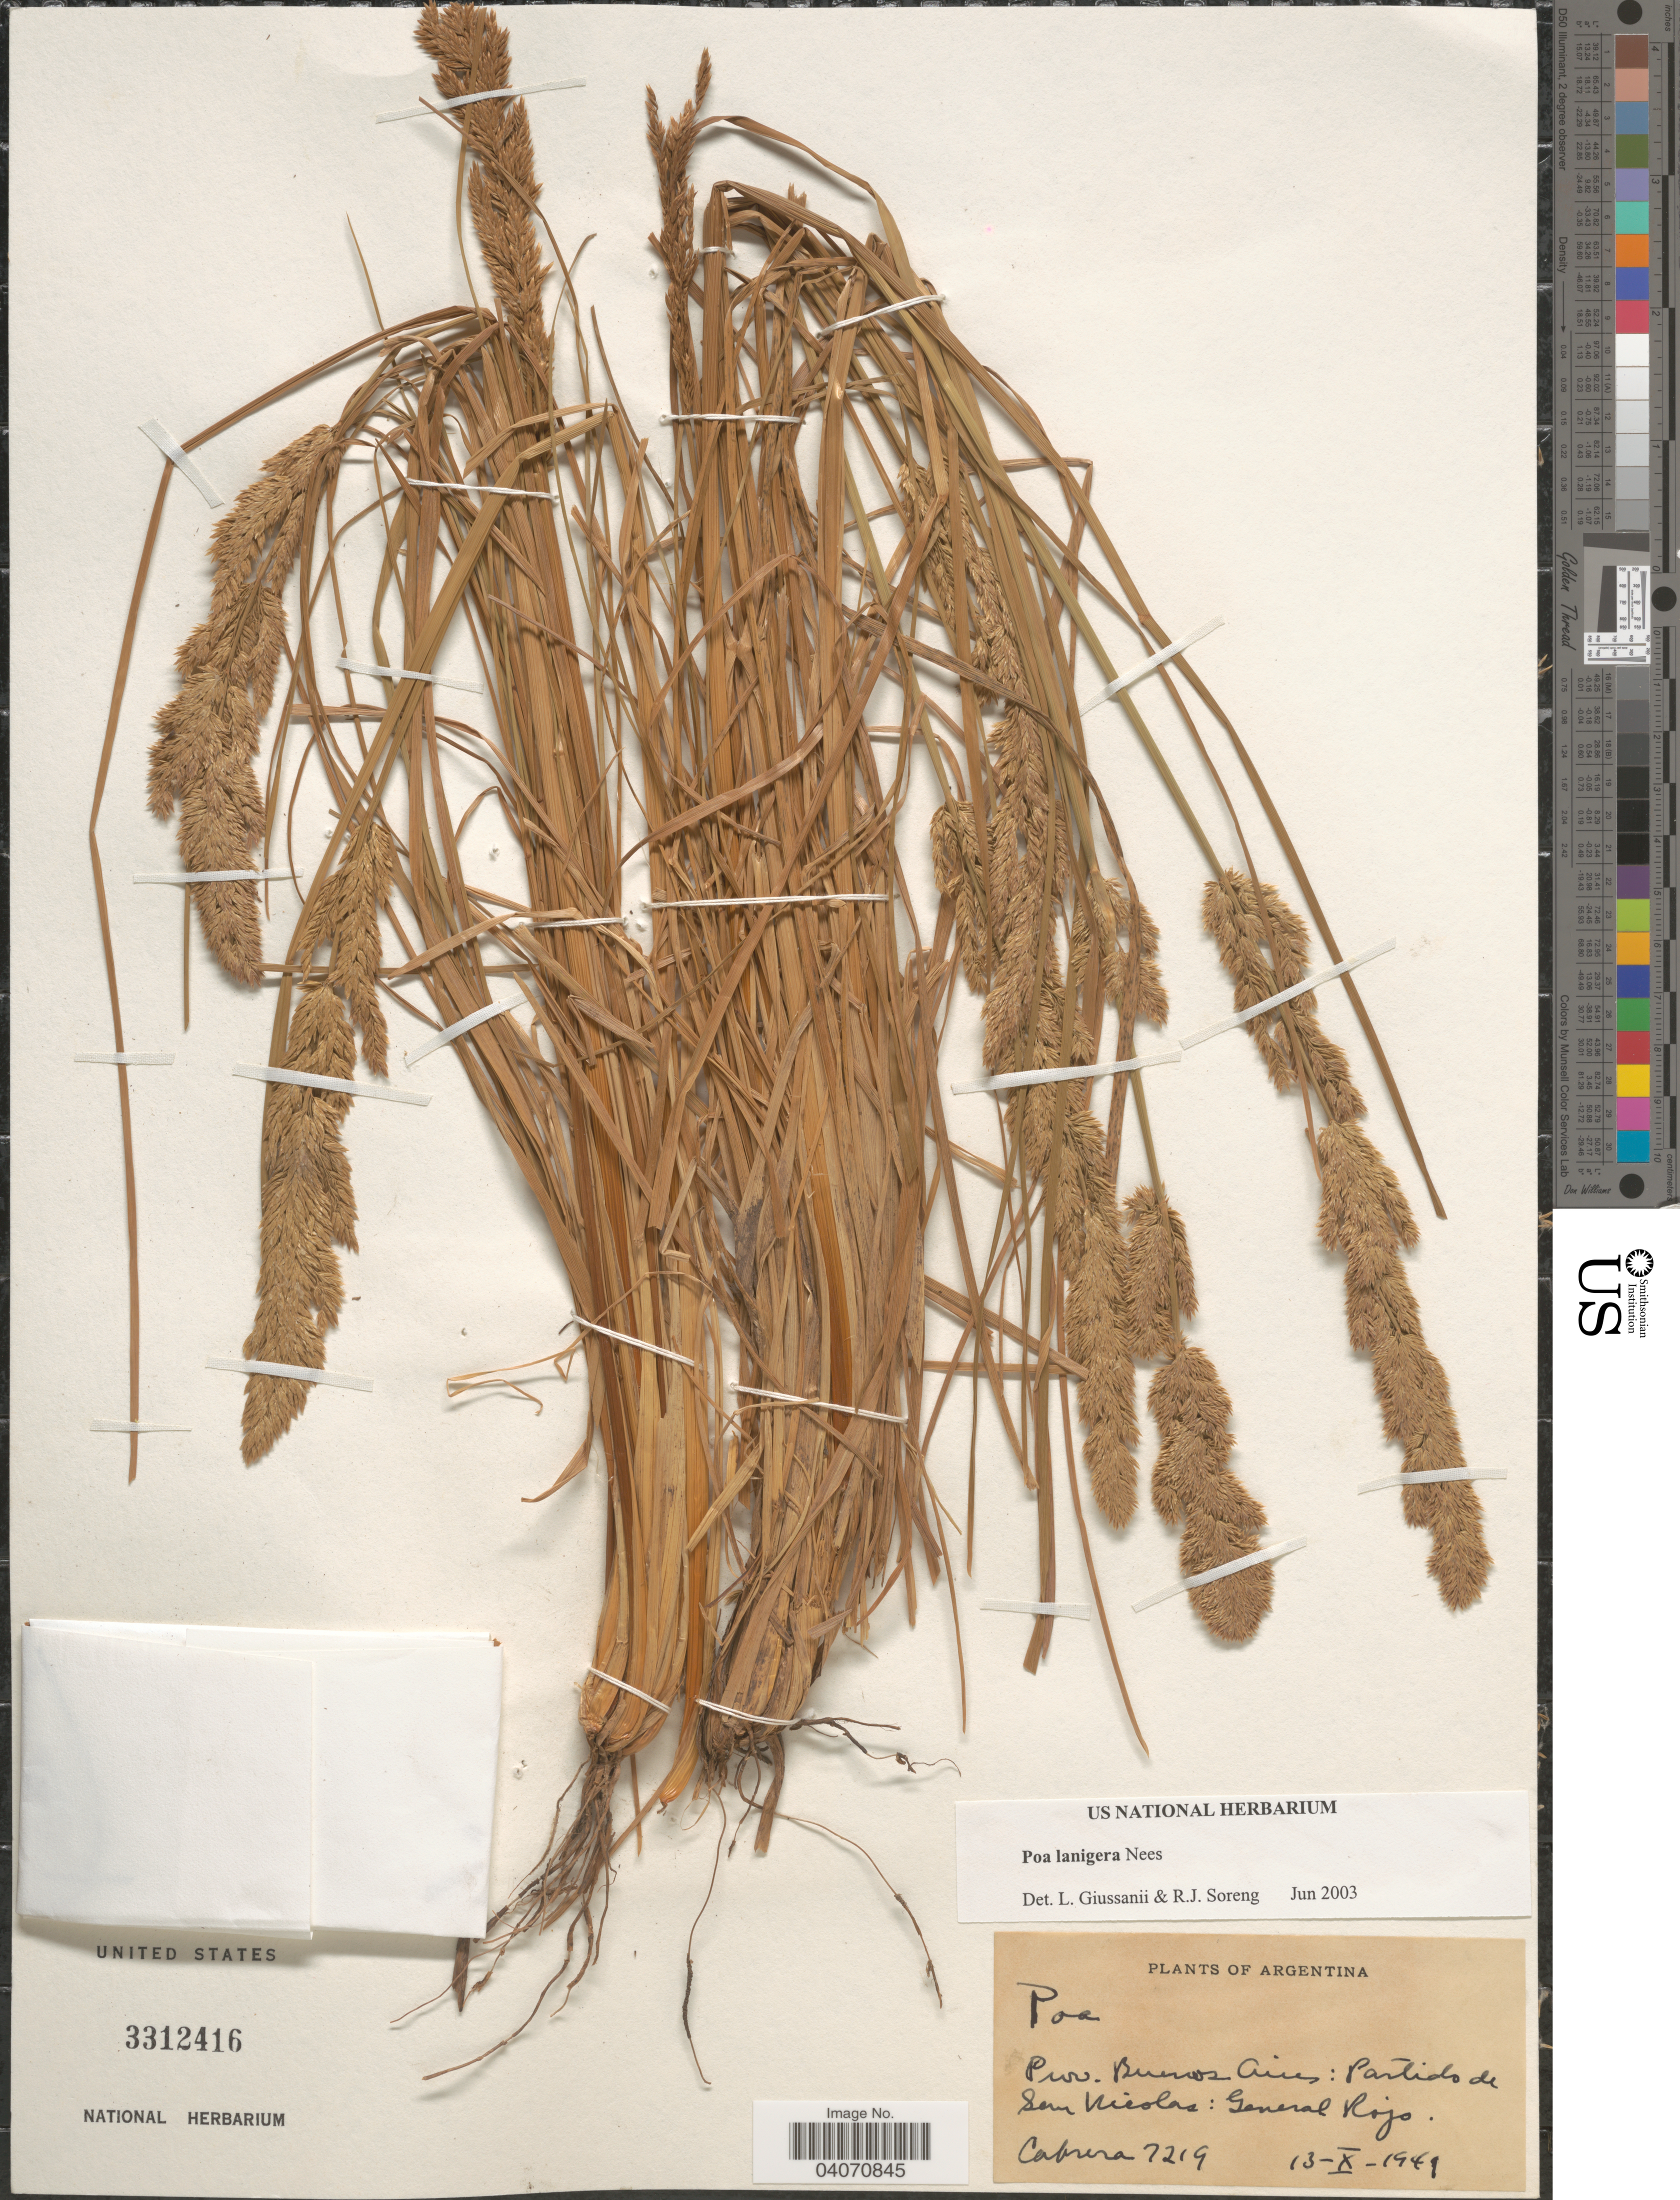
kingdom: Plantae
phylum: Tracheophyta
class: Liliopsida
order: Poales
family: Poaceae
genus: Poa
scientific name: Poa lanigera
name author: Nees in Mart.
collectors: Cabrera, --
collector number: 7219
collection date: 1941-10-13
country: Argentina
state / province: Buenos Aires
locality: Partido de San Nicolas: General Rojo.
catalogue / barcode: US 3312416